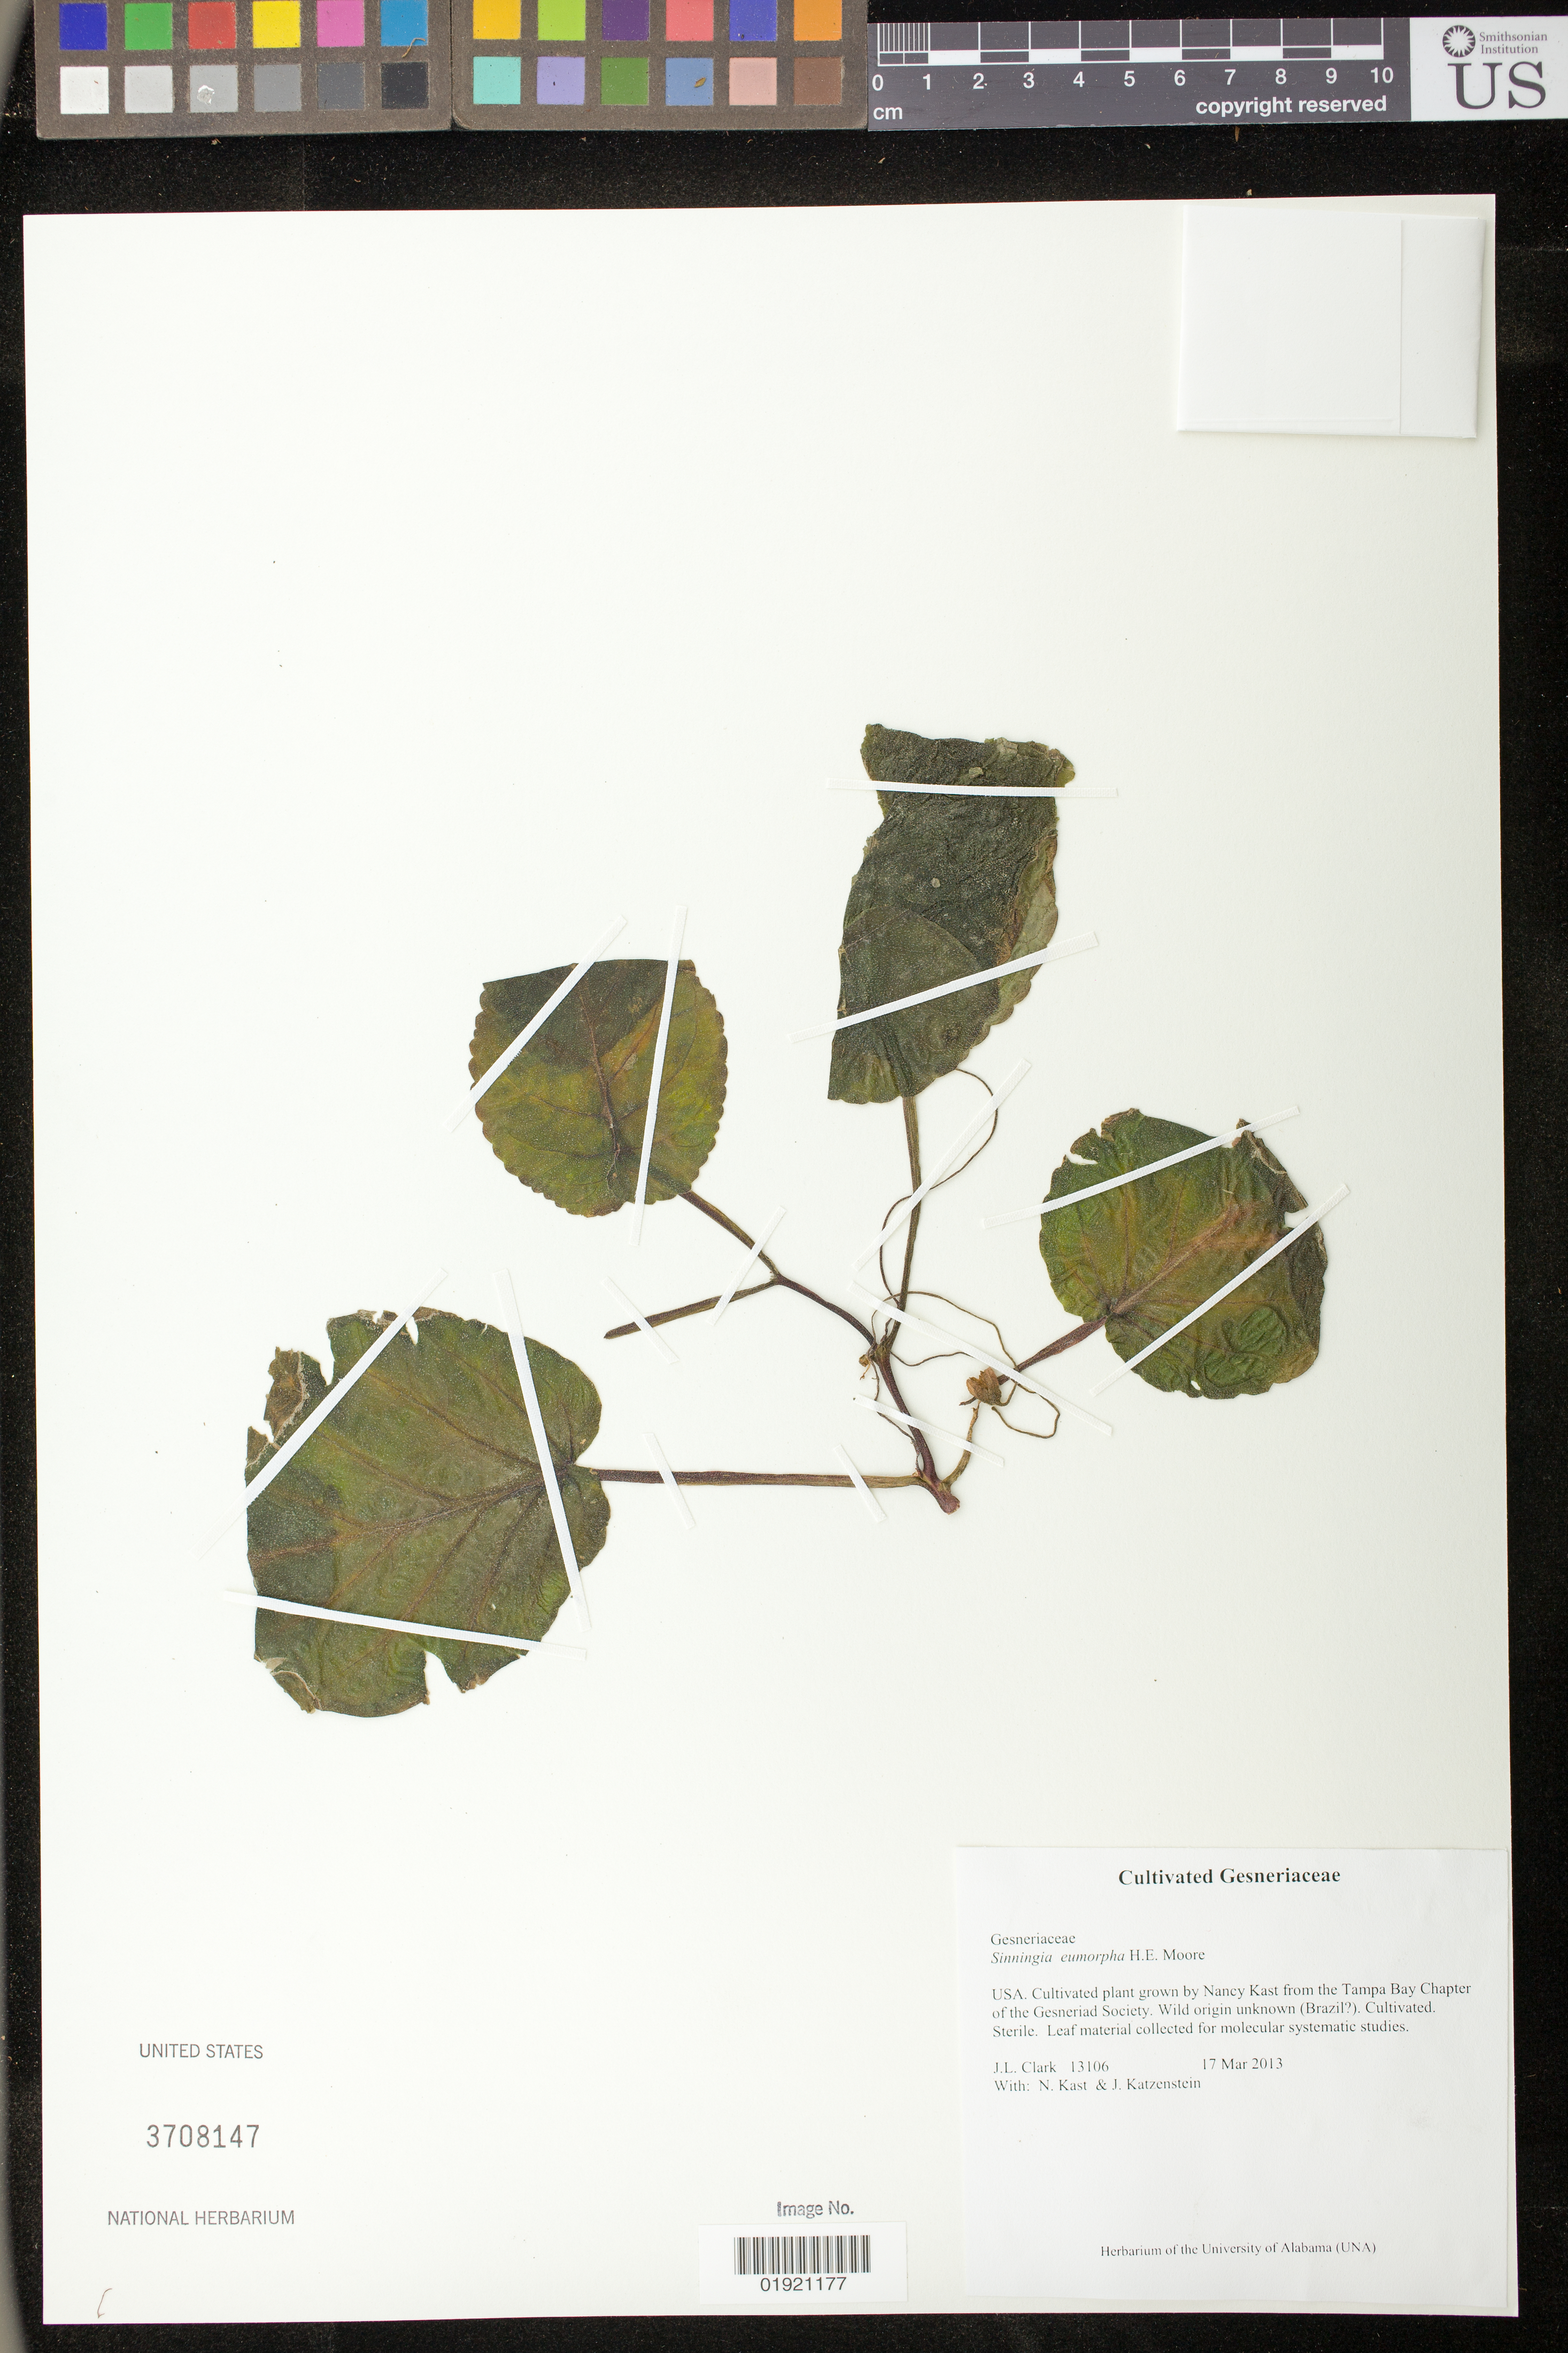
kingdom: Plantae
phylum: Tracheophyta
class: Magnoliopsida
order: Lamiales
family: Gesneriaceae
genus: Sinningia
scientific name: Sinningia eumorpha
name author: H.E. Moore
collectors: J. L. Clark, N. Kast & J. Katzenstein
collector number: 13106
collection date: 2013-03-17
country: United States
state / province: Florida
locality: Cultivated plant grown from cutting provided by Nancy Kast from the Tampa Bay Chapter of the Gesneriad Society. Wild origin unknown (Brazil?).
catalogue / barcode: US 3708147